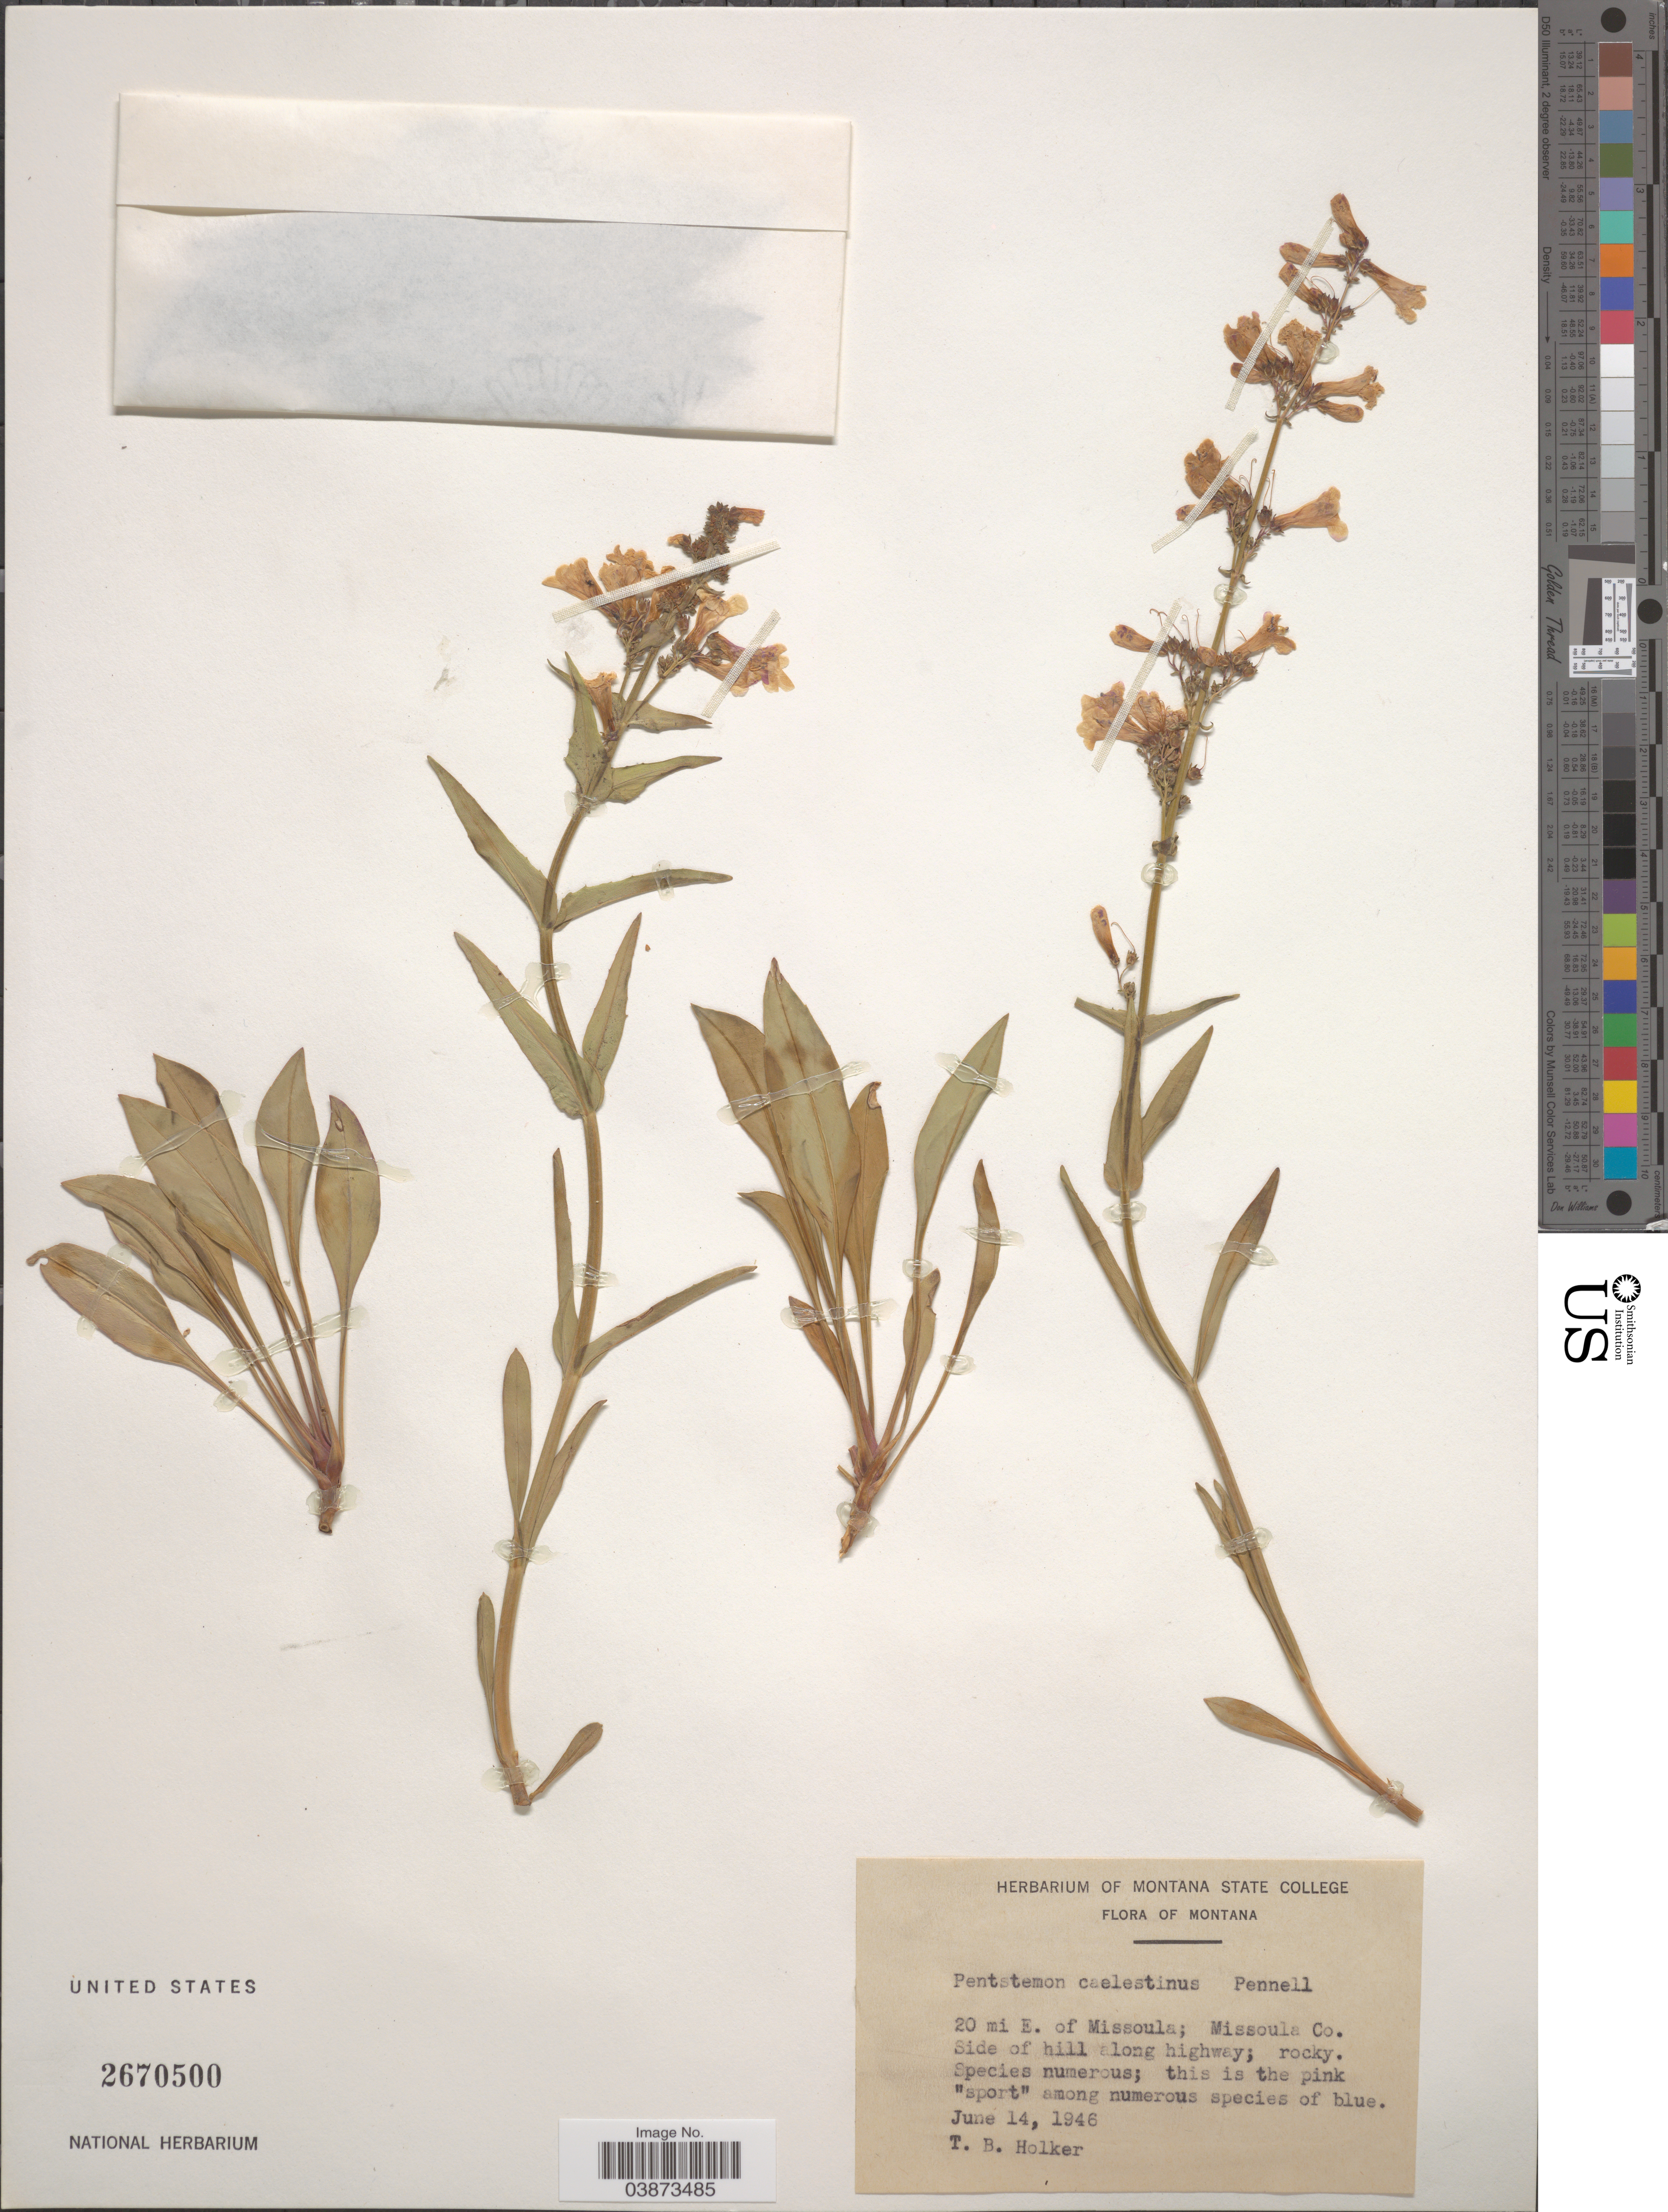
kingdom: Plantae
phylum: Tracheophyta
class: Magnoliopsida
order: Lamiales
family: Plantaginaceae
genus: Penstemon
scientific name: Penstemon caelestinus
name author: Pennell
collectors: T. Holker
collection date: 1946-06-14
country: United States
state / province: Montana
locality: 20 mi. E. of Missoula; Missoula Co. Side of hill along highway.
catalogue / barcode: US 2670500